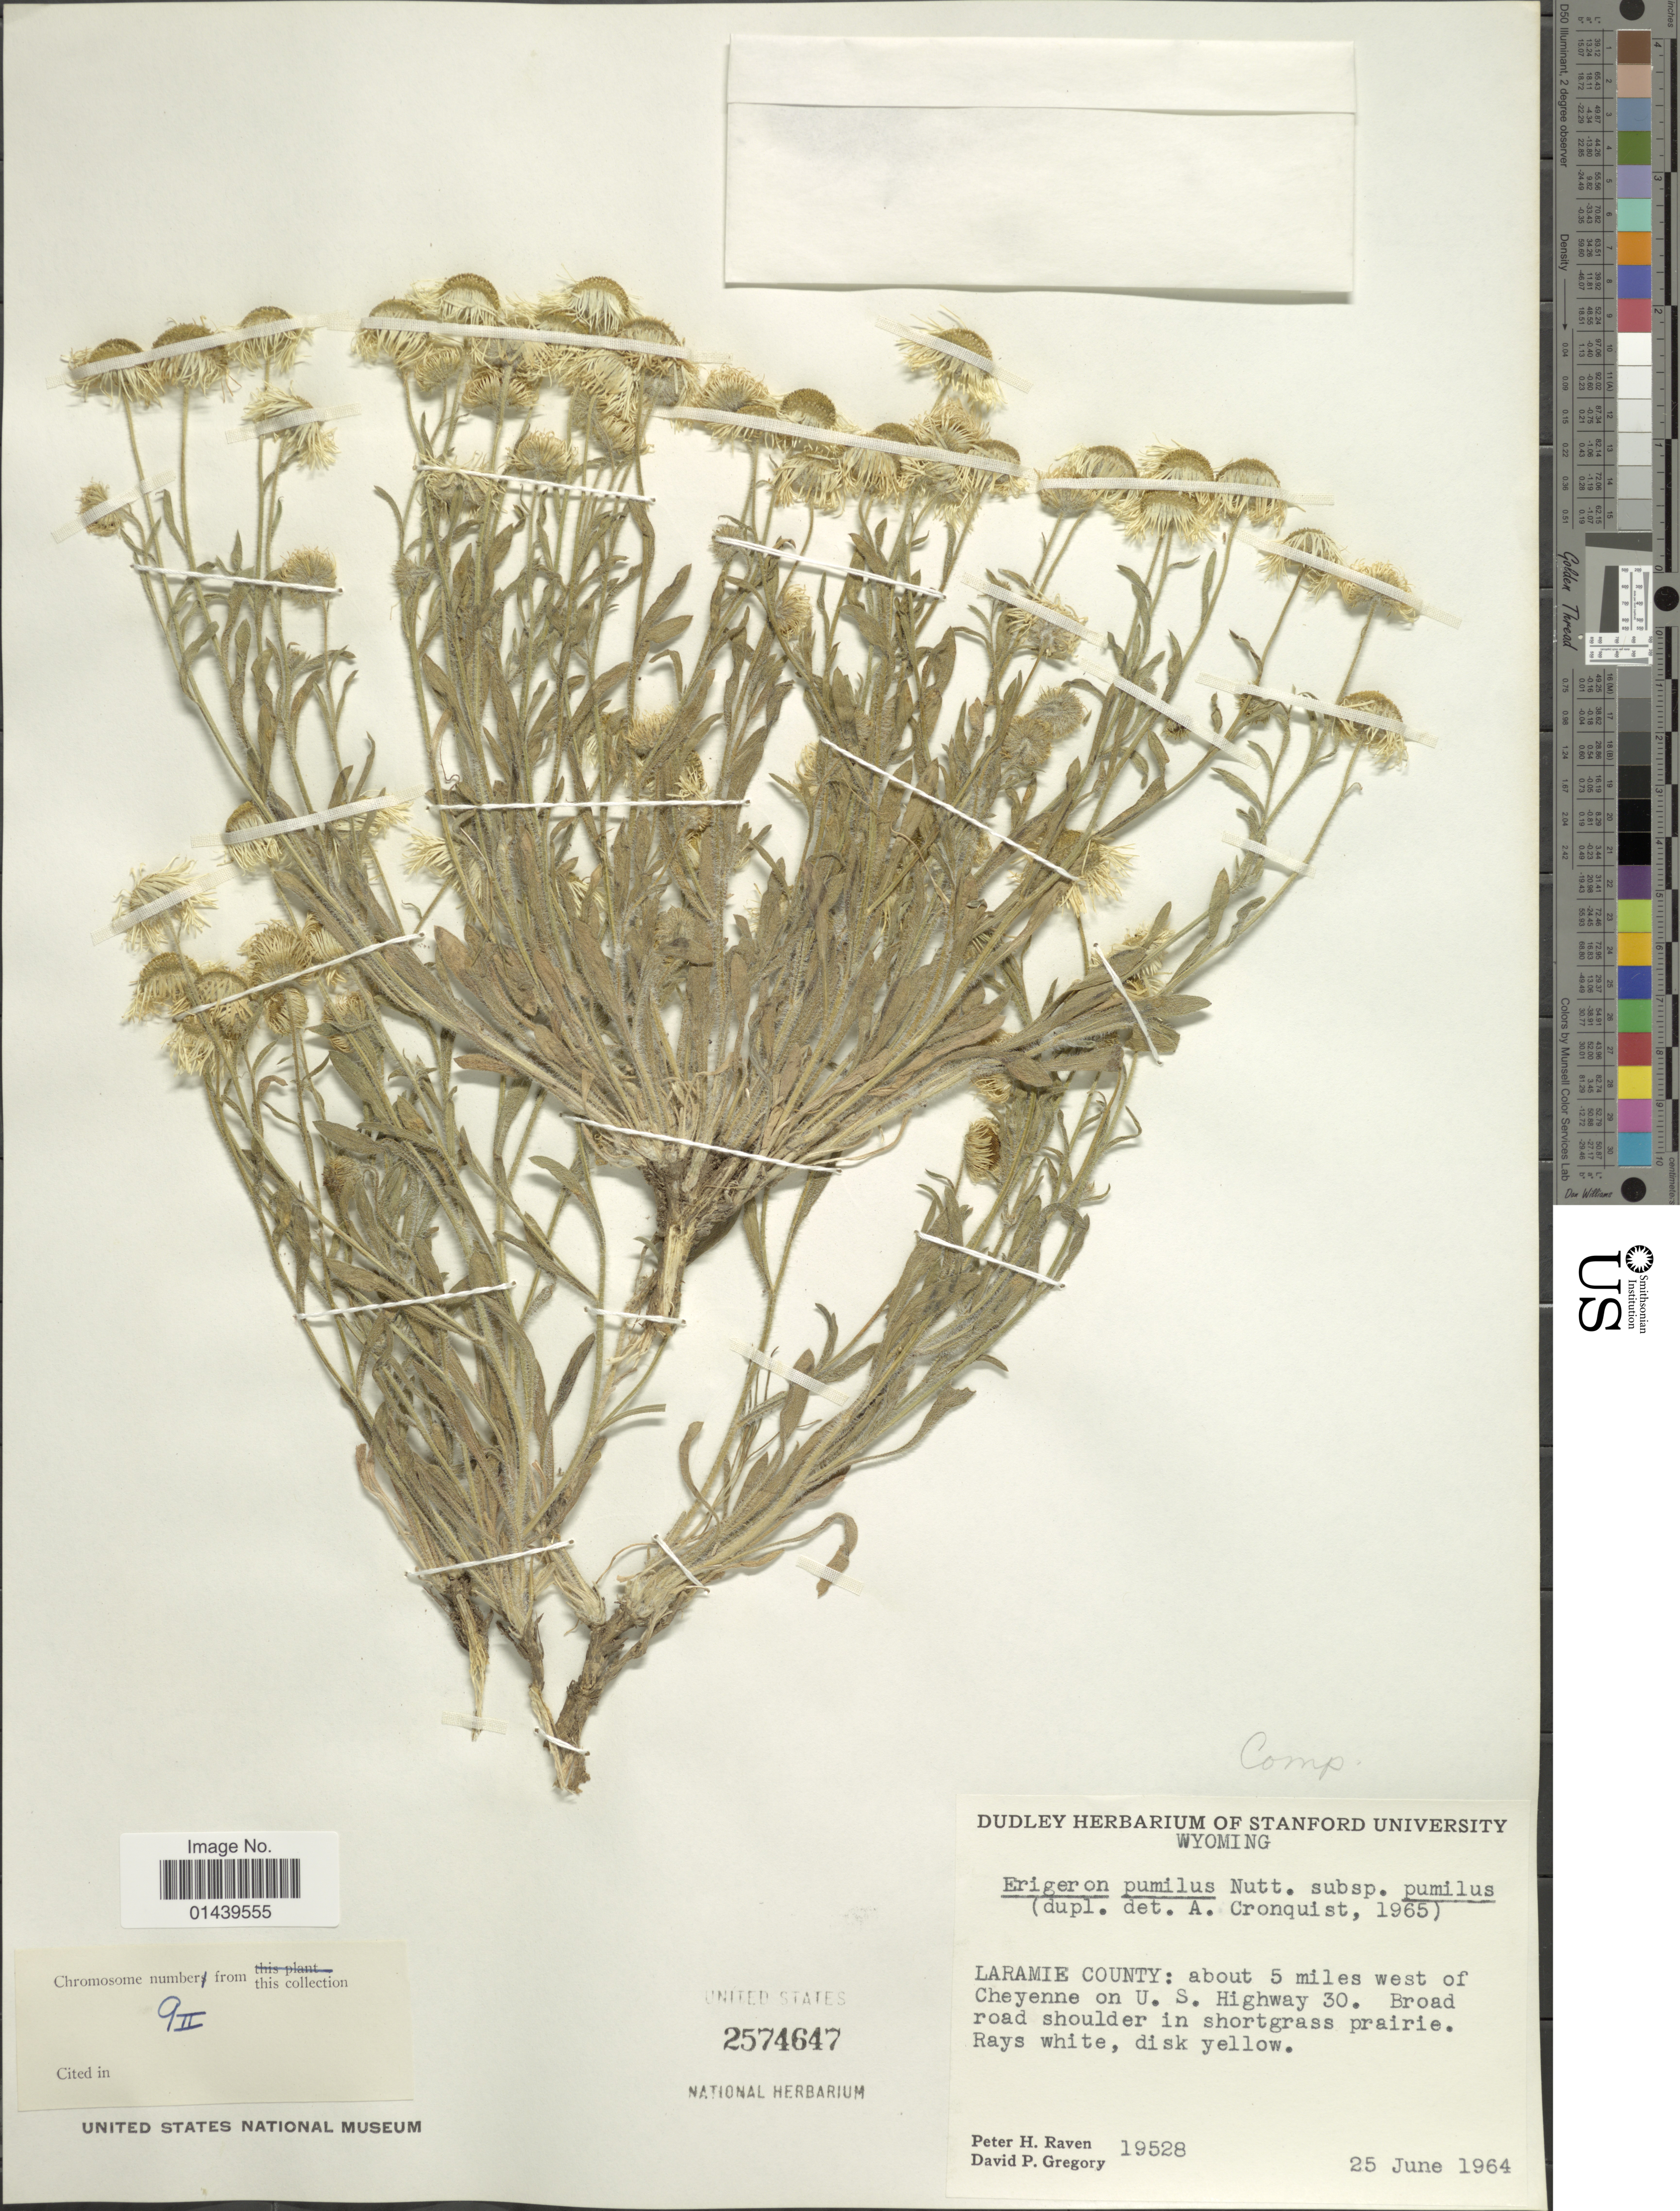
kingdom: Plantae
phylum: Tracheophyta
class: Magnoliopsida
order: Asterales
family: Asteraceae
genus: Erigeron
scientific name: Erigeron pumilus subsp. pumilus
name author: Nutt.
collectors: P. Raven & D. Gregory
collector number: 19528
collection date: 1964-06-25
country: United States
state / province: Wyoming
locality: Laramie County: about 5 miles west of Cheyenne on U. S. Highway 30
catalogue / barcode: US 2574647